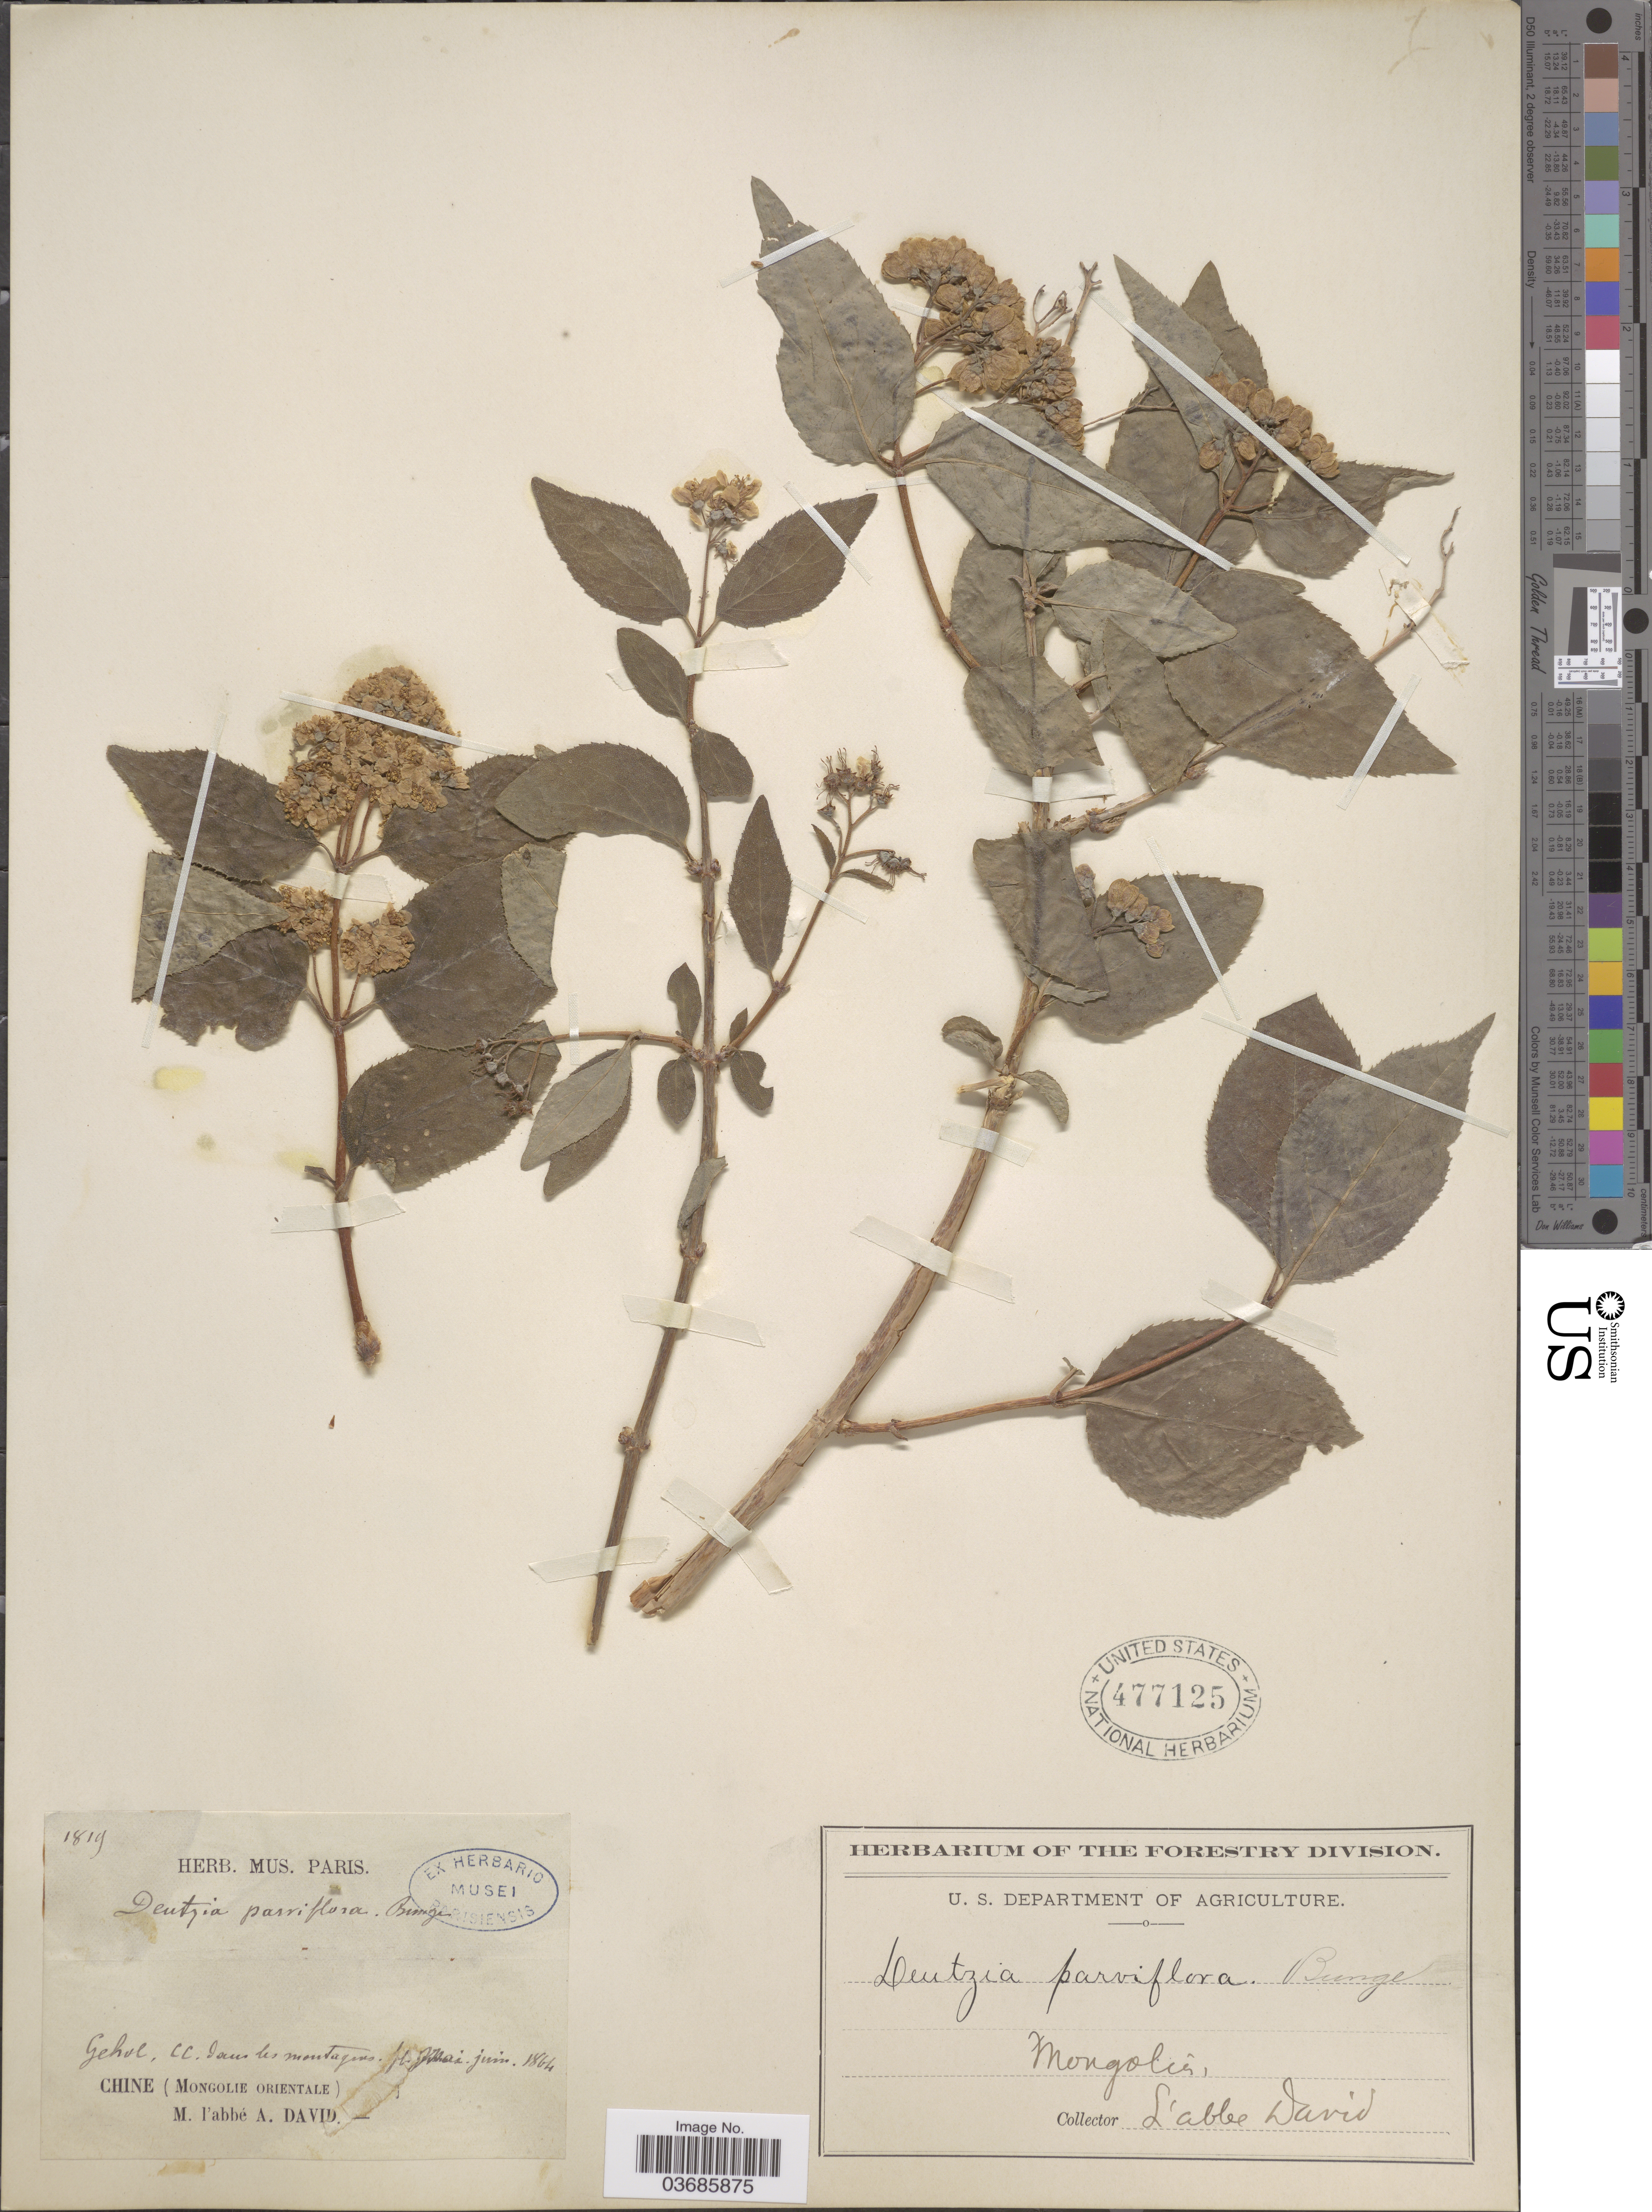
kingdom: Plantae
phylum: Tracheophyta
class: Magnoliopsida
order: Cornales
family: Hydrangeaceae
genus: Deutzia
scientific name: Deutzia parviflora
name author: Bunge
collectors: M. David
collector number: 1819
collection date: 1864-05/1864-06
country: China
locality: Gehol. CC dans les montagnes. Chine (Mongolie orientale).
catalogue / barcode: US 477125